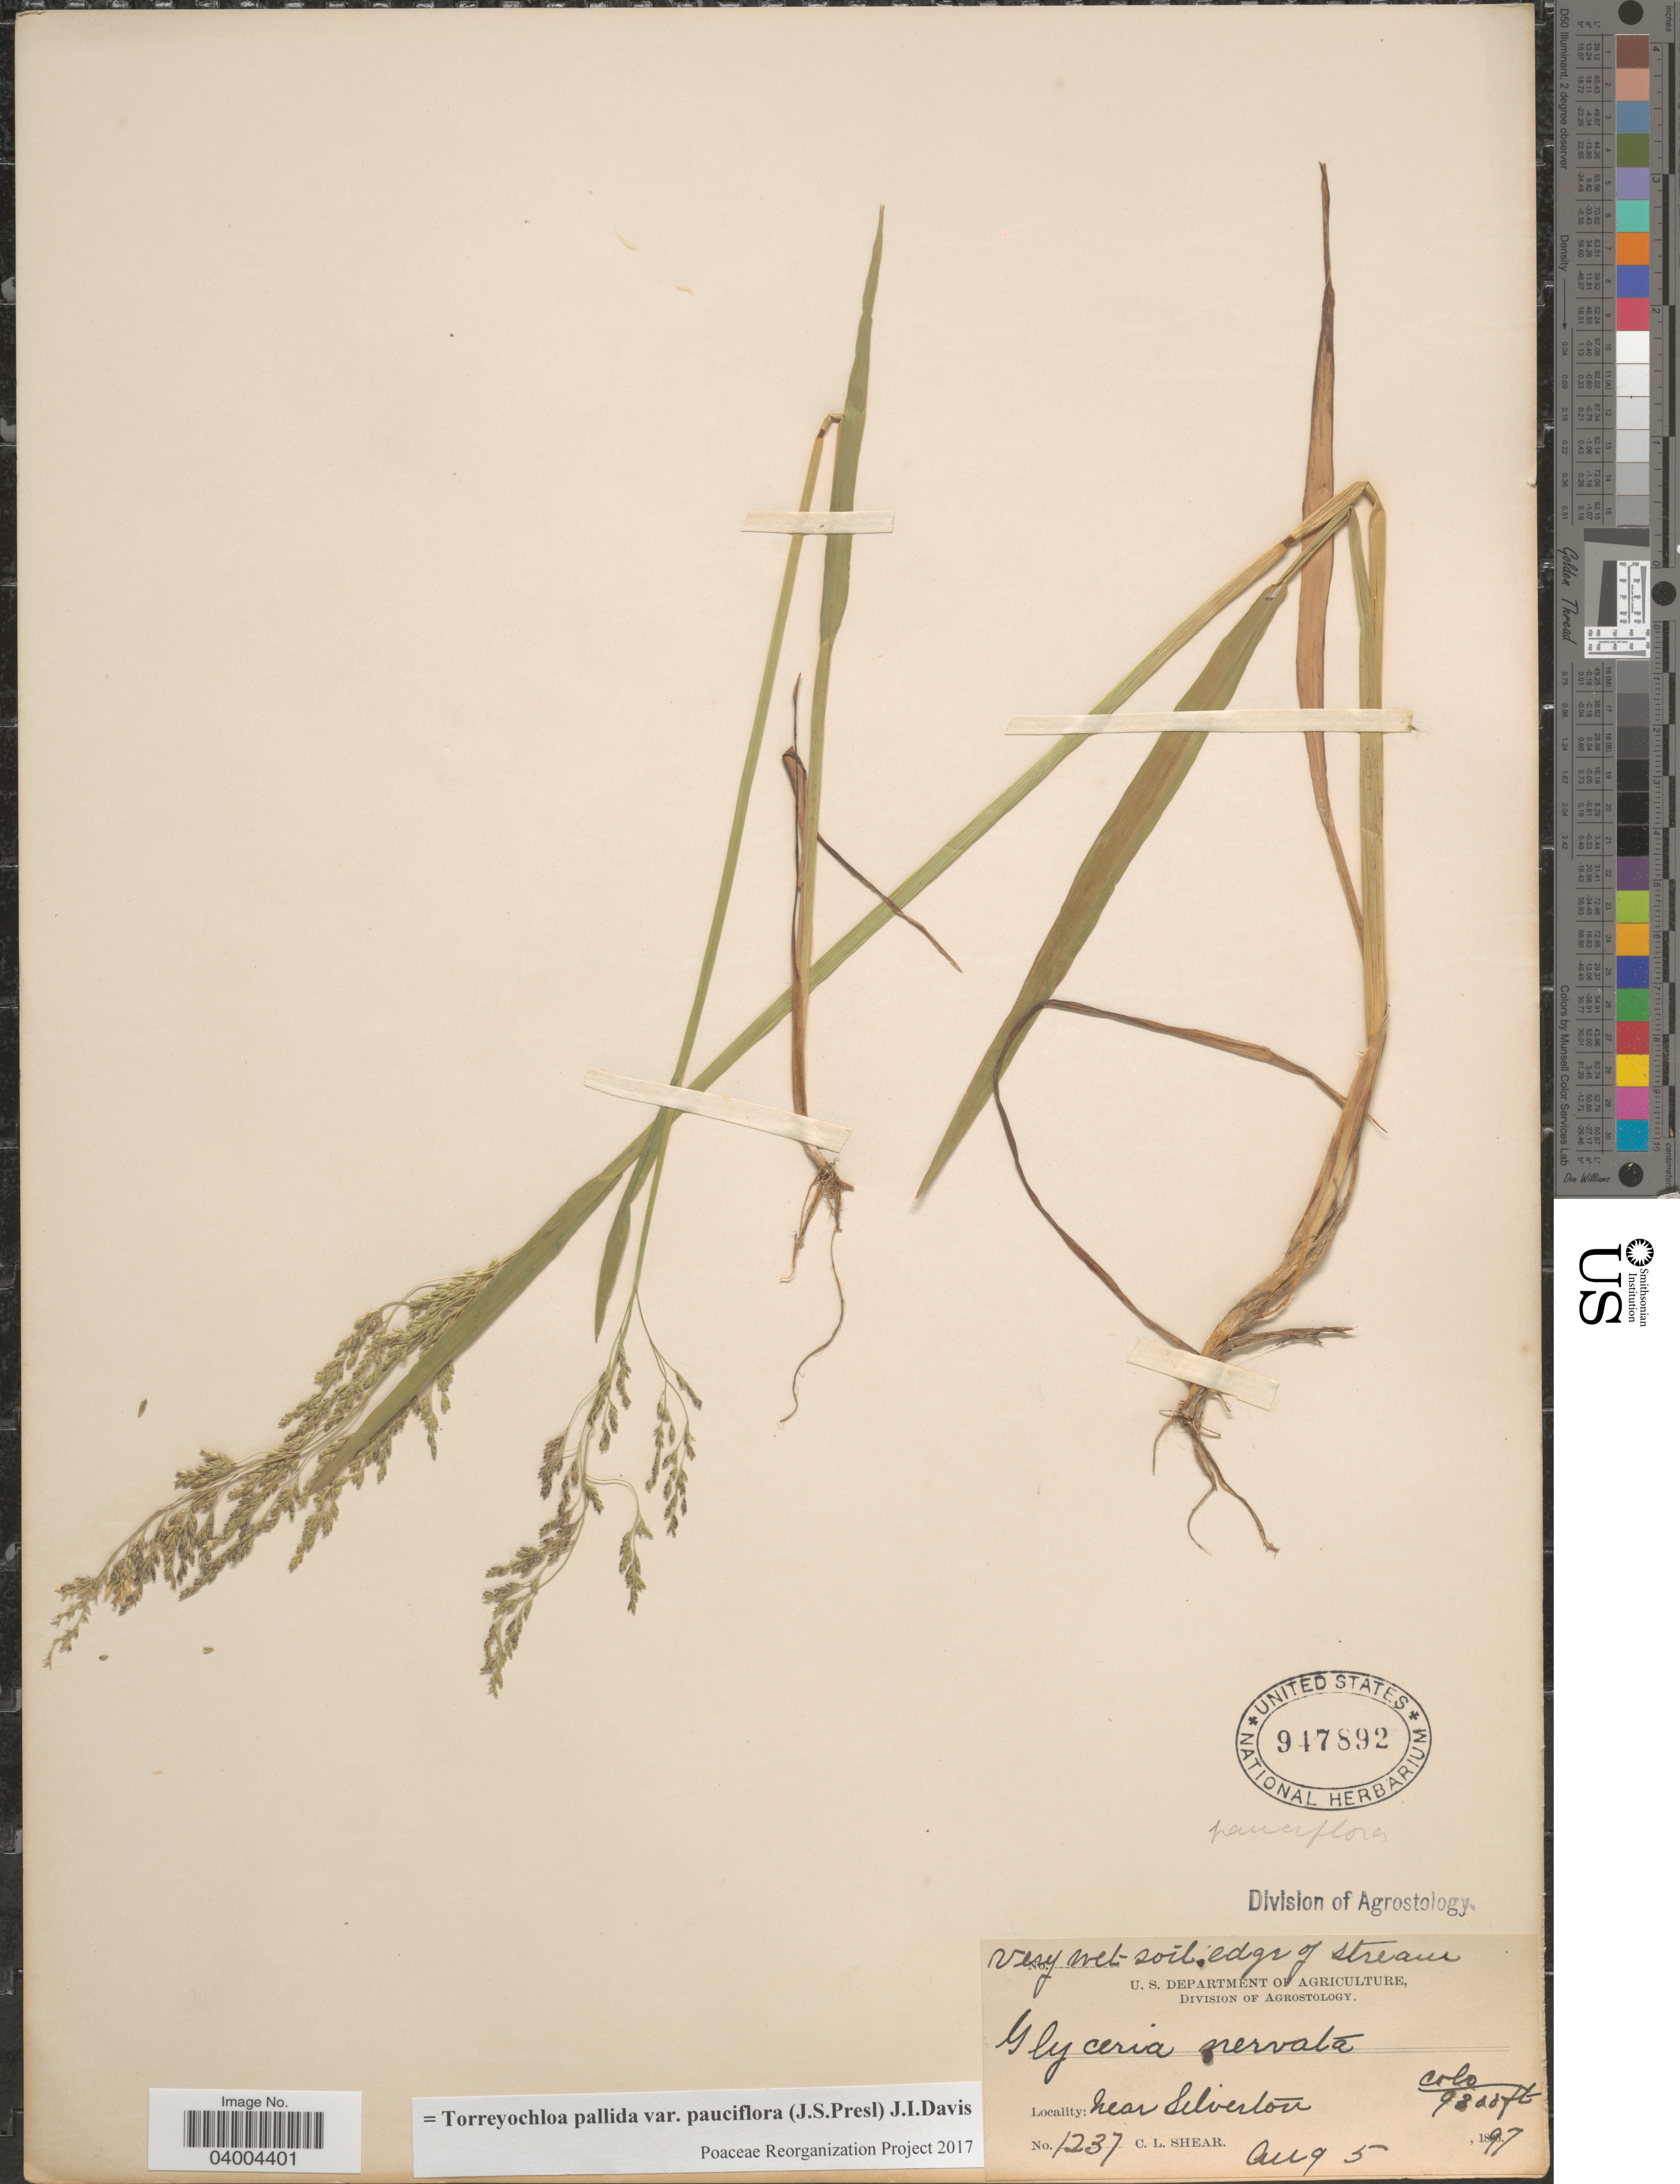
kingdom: Plantae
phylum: Tracheophyta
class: Liliopsida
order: Poales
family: Poaceae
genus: Torreyochloa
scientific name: Torreyochloa pallida var. pauciflora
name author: (J. Presl) J.I. Davis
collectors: C. L. Shear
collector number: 1237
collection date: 1897-08-05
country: United States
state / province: Colorado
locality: Near Silverton.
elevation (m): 2835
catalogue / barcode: US 947892